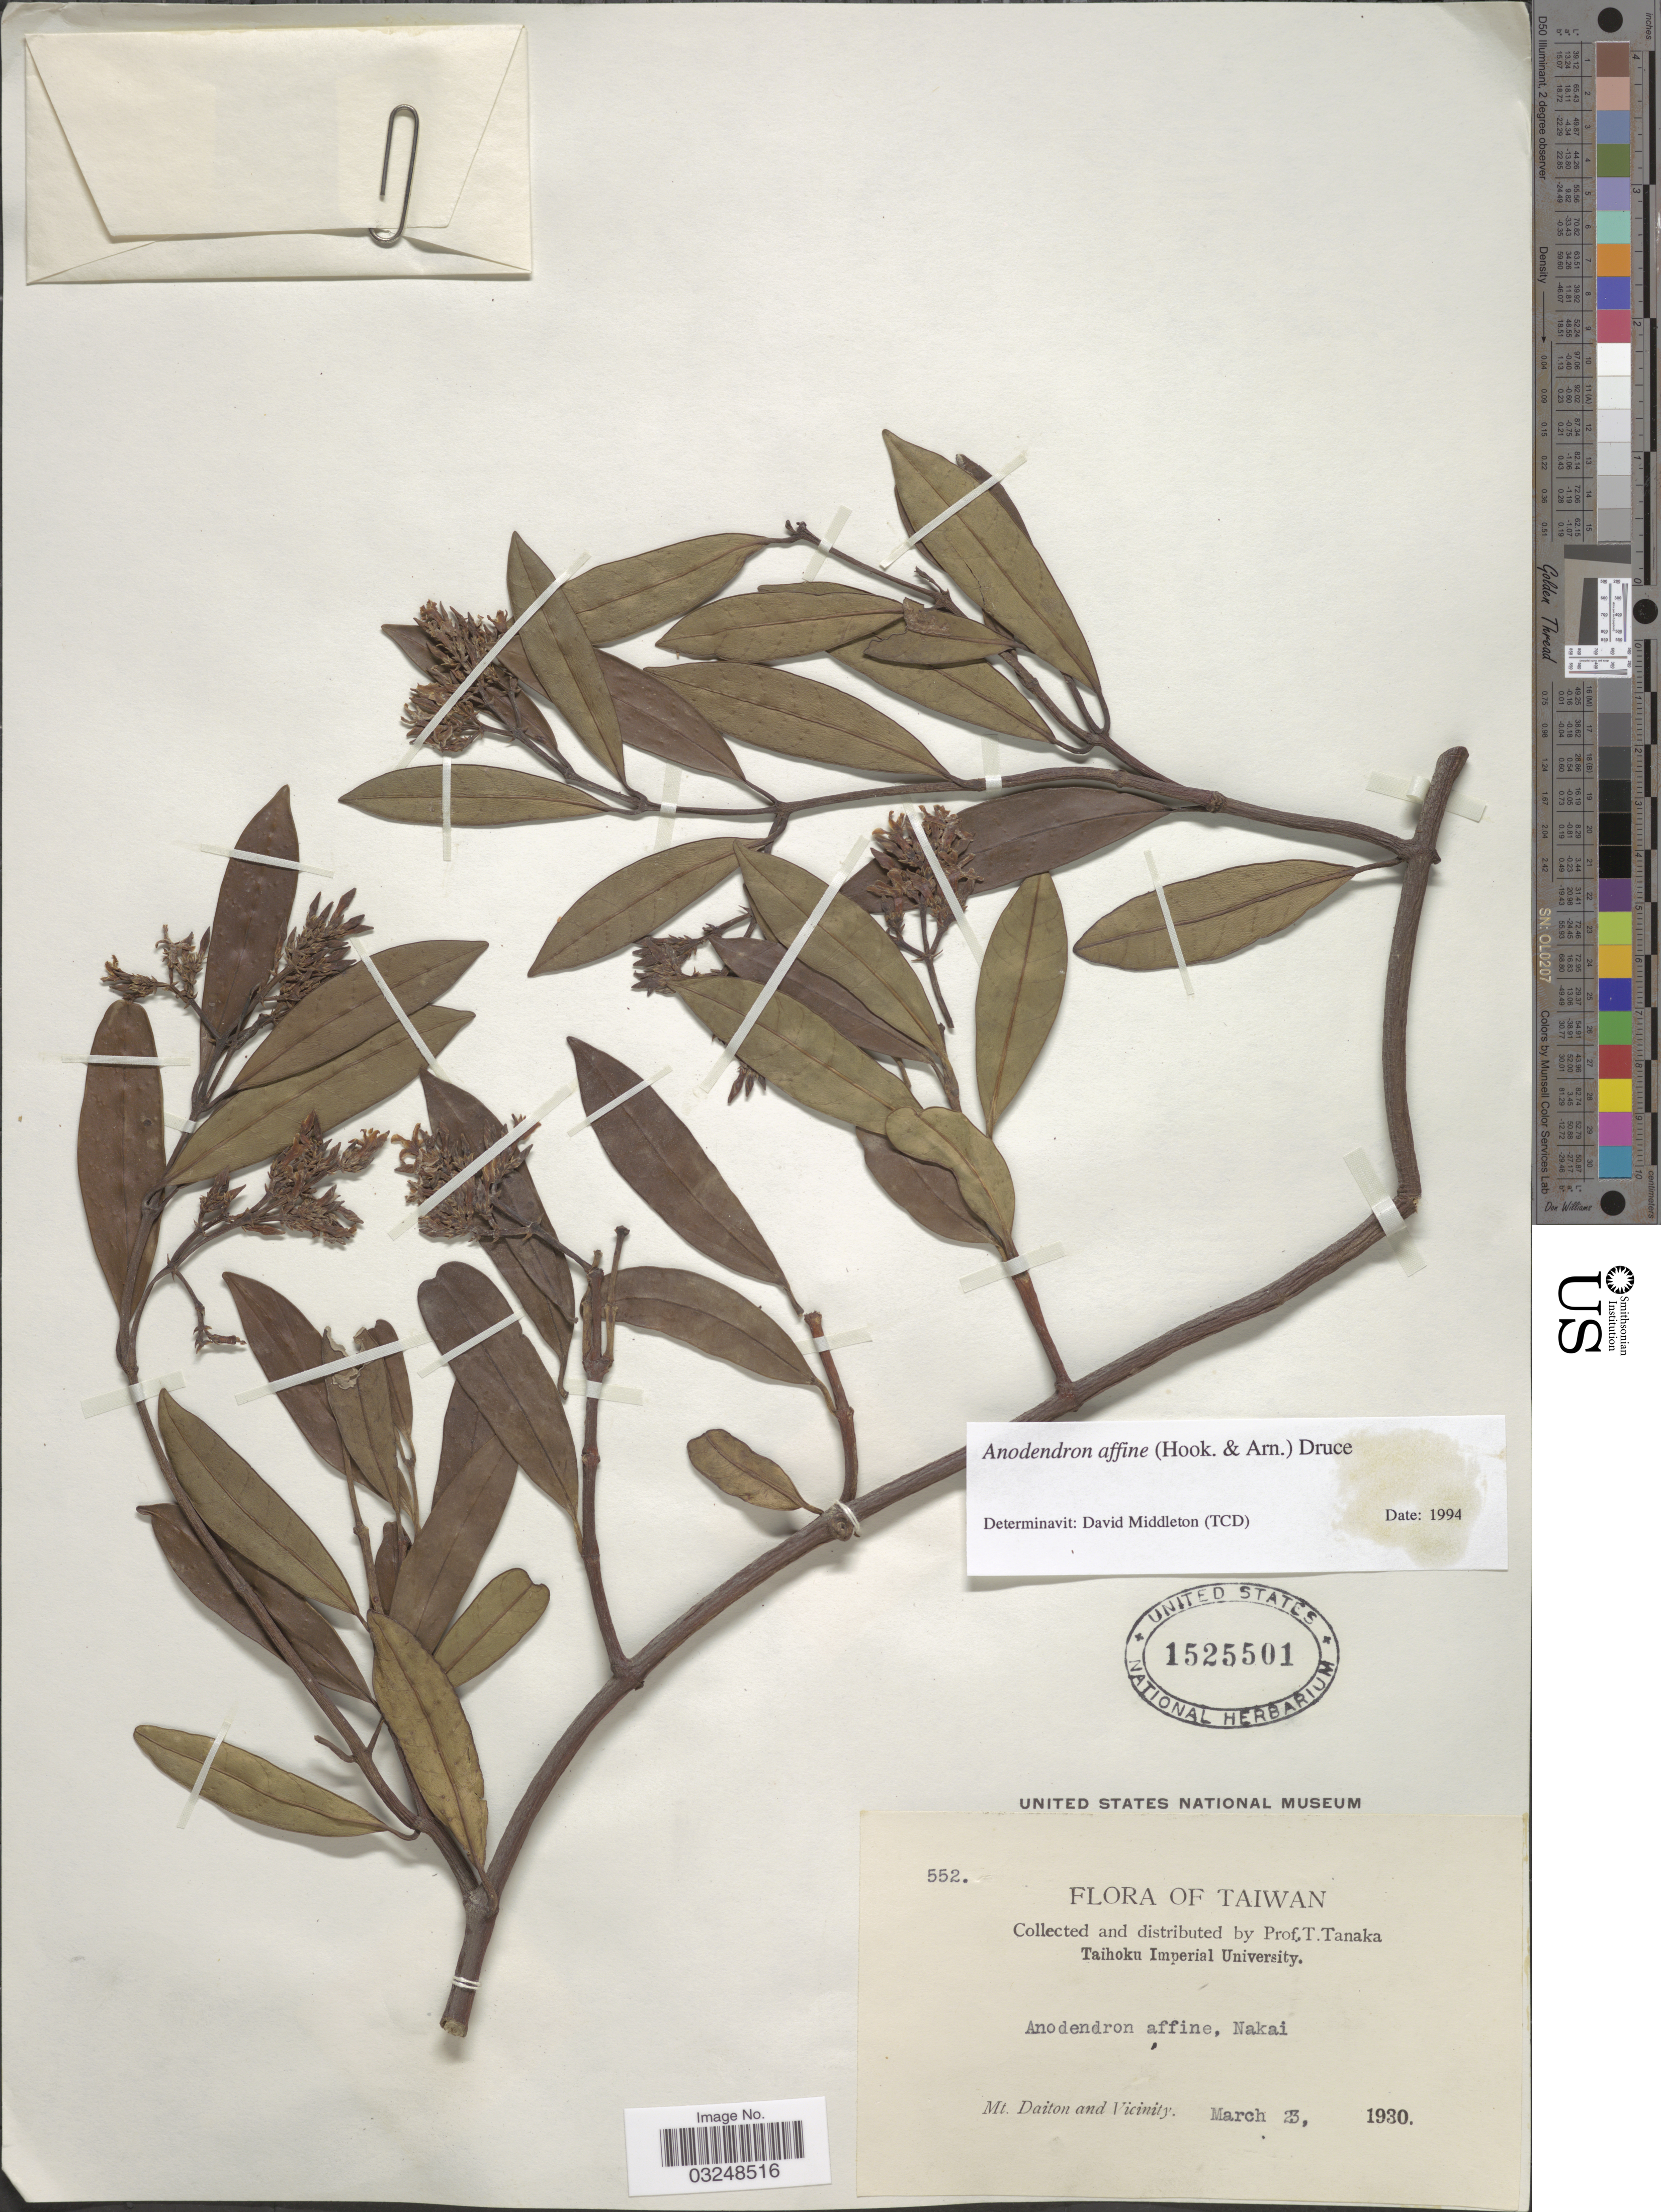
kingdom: Plantae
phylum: Tracheophyta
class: Magnoliopsida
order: Gentianales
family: Apocynaceae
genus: Anodendron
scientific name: Anodendron affine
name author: (Hook. & Arn.) Druce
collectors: T. Tanaka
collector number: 552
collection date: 1930-03-23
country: Taiwan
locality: Mt. Daiton and Vicinity.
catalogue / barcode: US 1525501